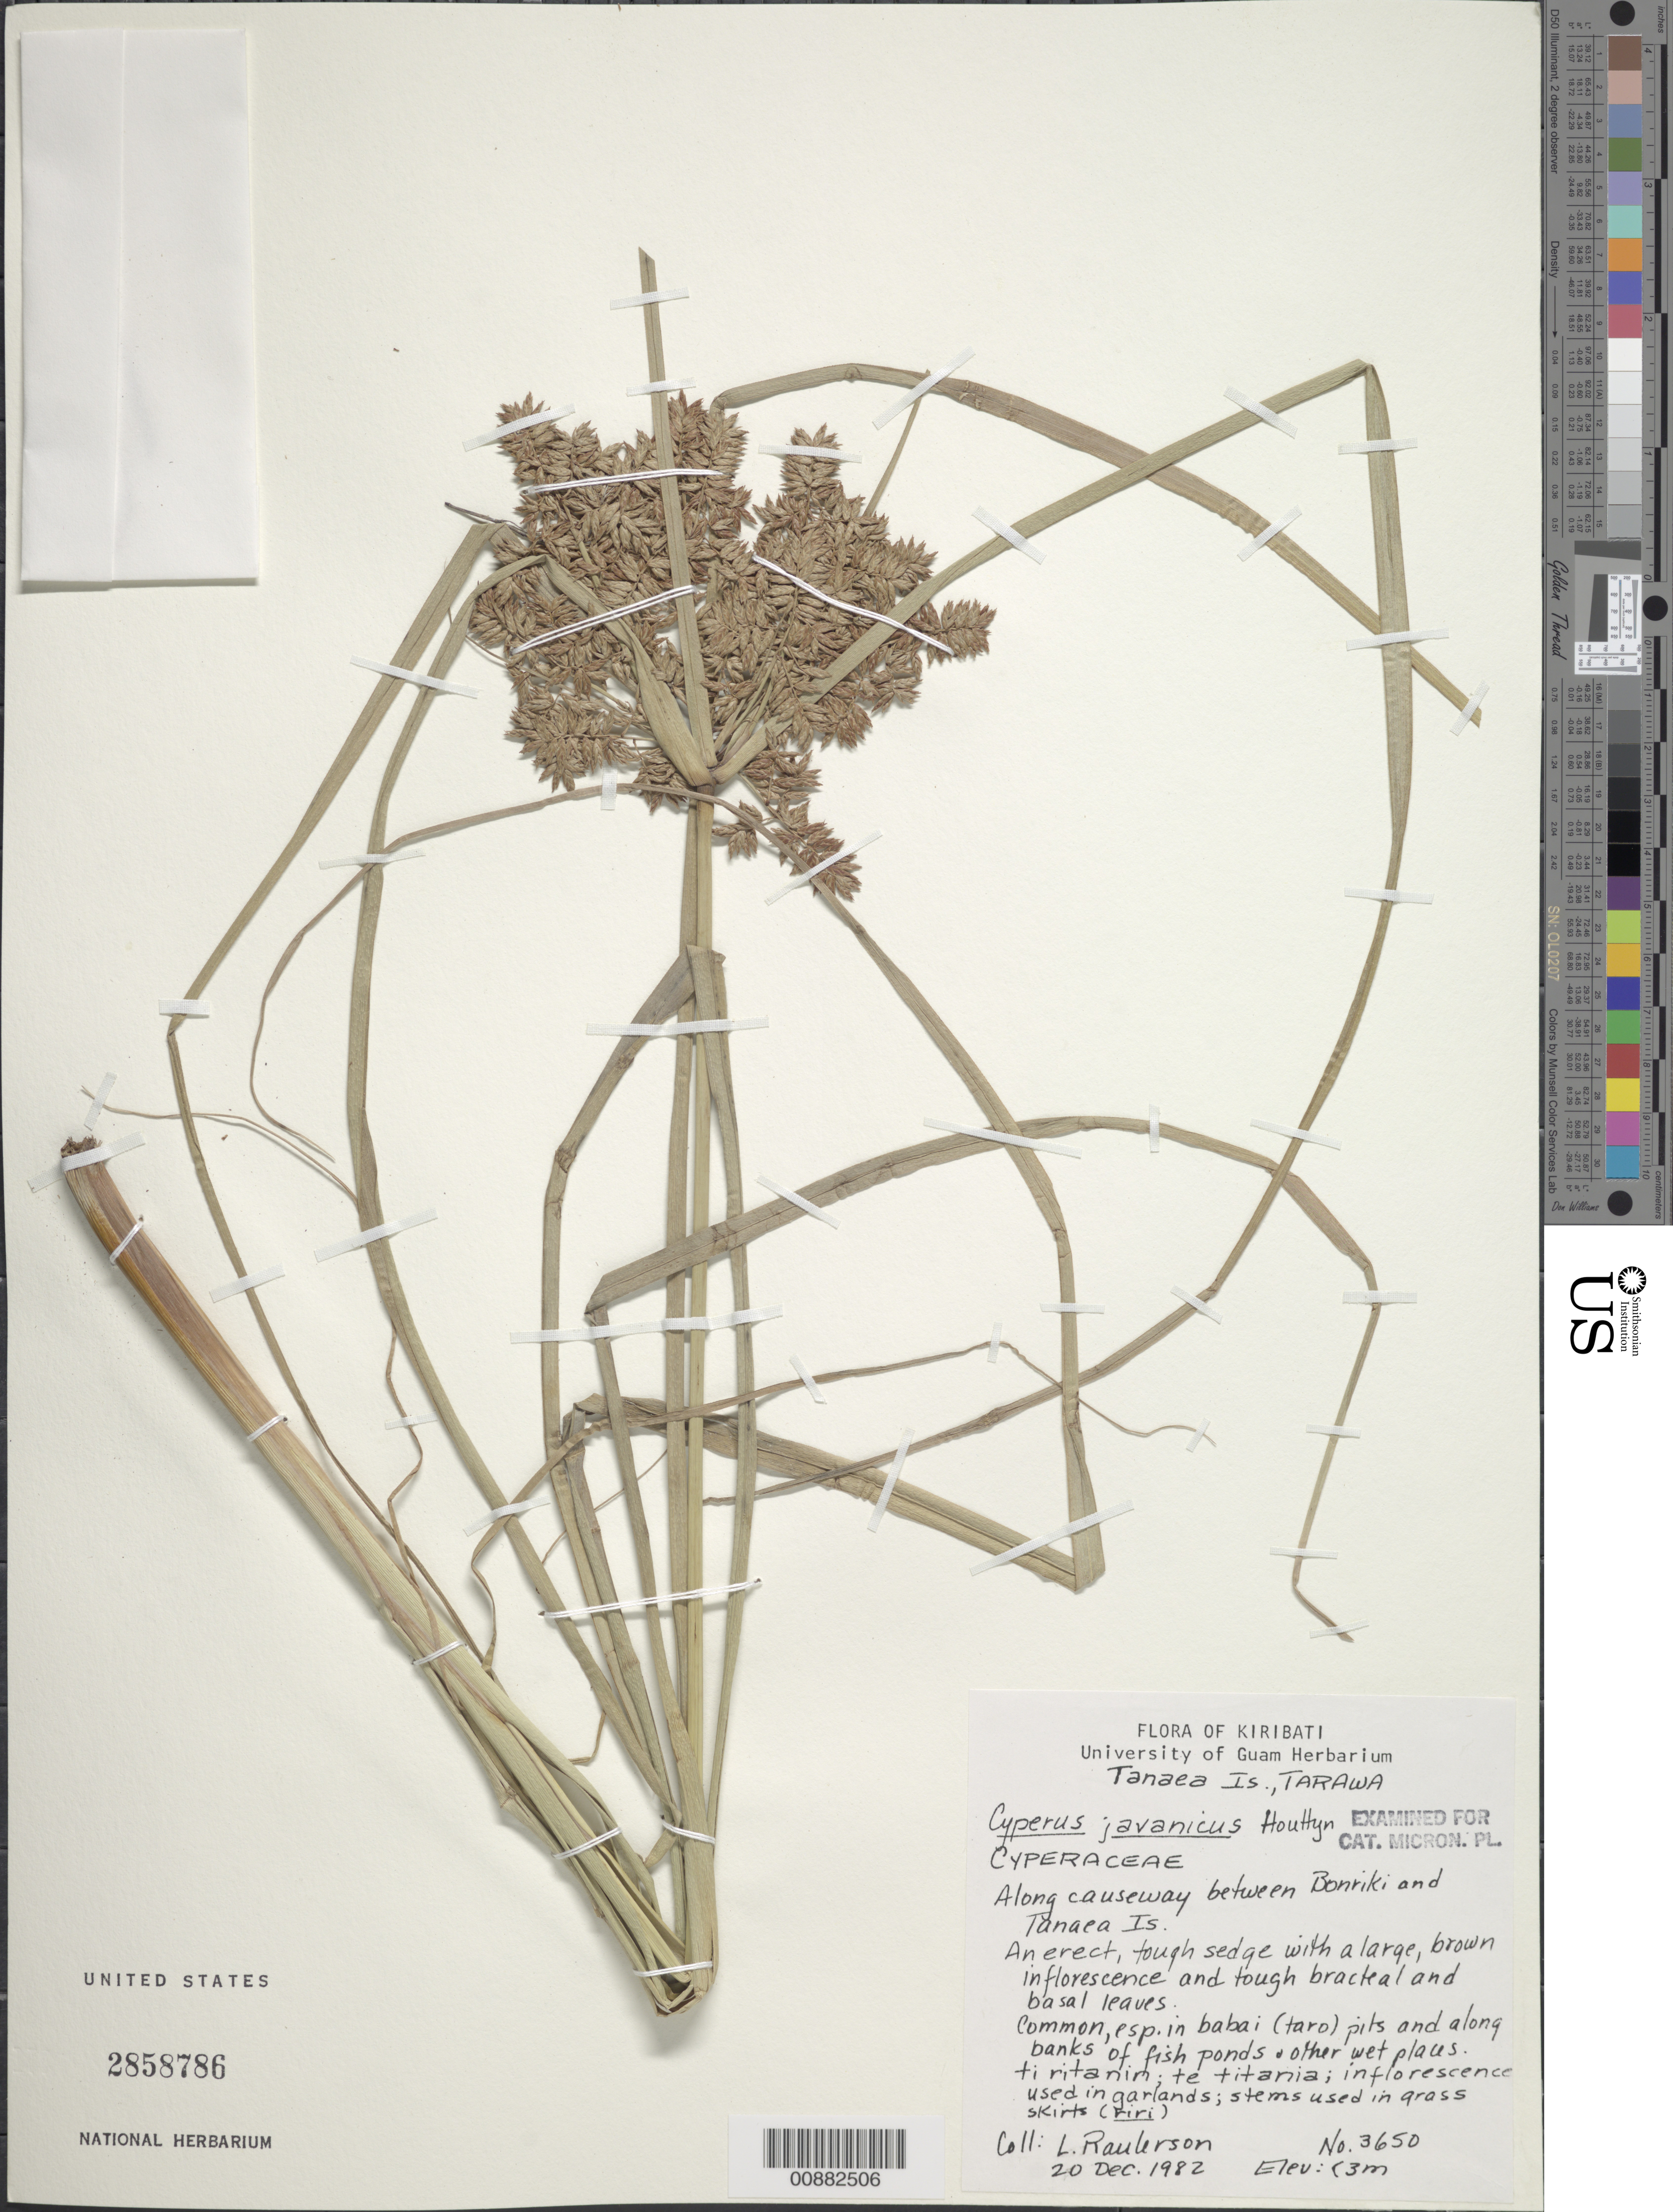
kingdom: Plantae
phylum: Tracheophyta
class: Liliopsida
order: Poales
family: Cyperaceae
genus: Cyperus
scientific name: Cyperus javanicus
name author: Houtt.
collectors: L. Raulerson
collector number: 3650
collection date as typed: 20 Dec 1982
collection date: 1982-12-20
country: Kiribati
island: Tarawa Atoll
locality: Along causeway between Bonriki and Tanaea Is.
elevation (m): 3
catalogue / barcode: US 2858786